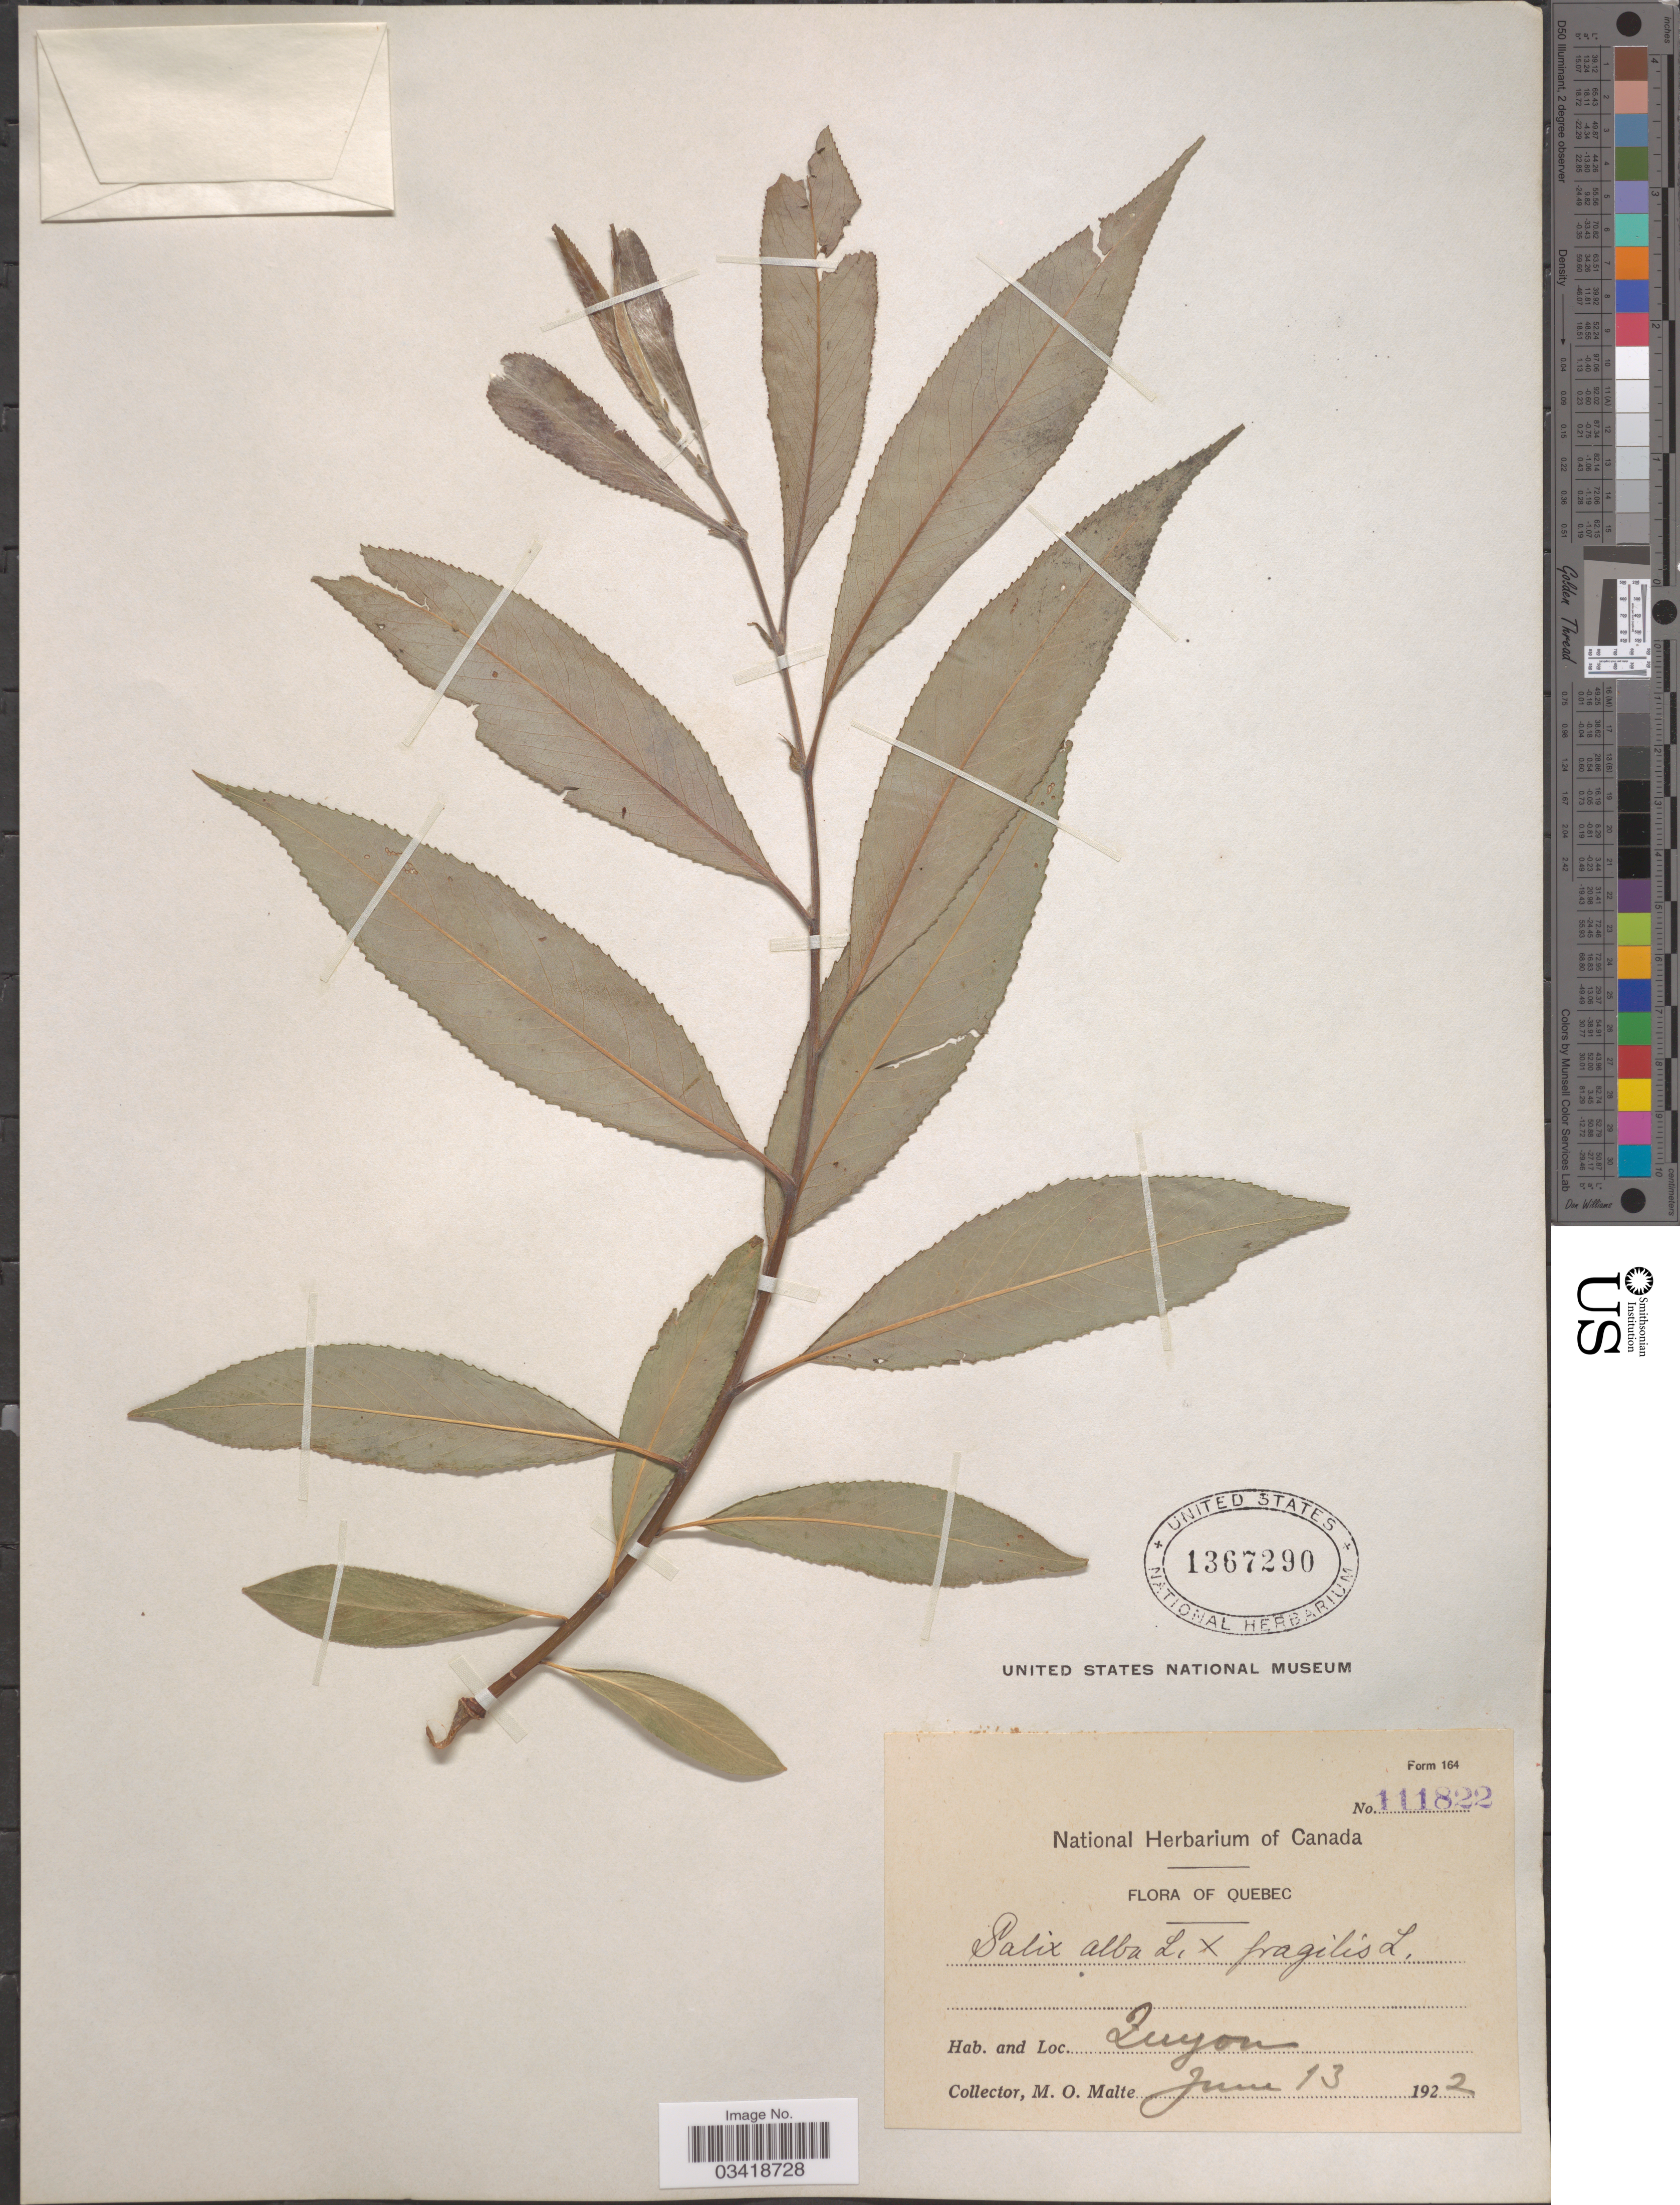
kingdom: Plantae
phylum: Tracheophyta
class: Magnoliopsida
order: Malpighiales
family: Salicaceae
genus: Salix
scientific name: Salix alba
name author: L.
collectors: M. O. Malte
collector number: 111822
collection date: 1922-06-13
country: Canada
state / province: Quebec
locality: Quyon.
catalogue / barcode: US 1367290